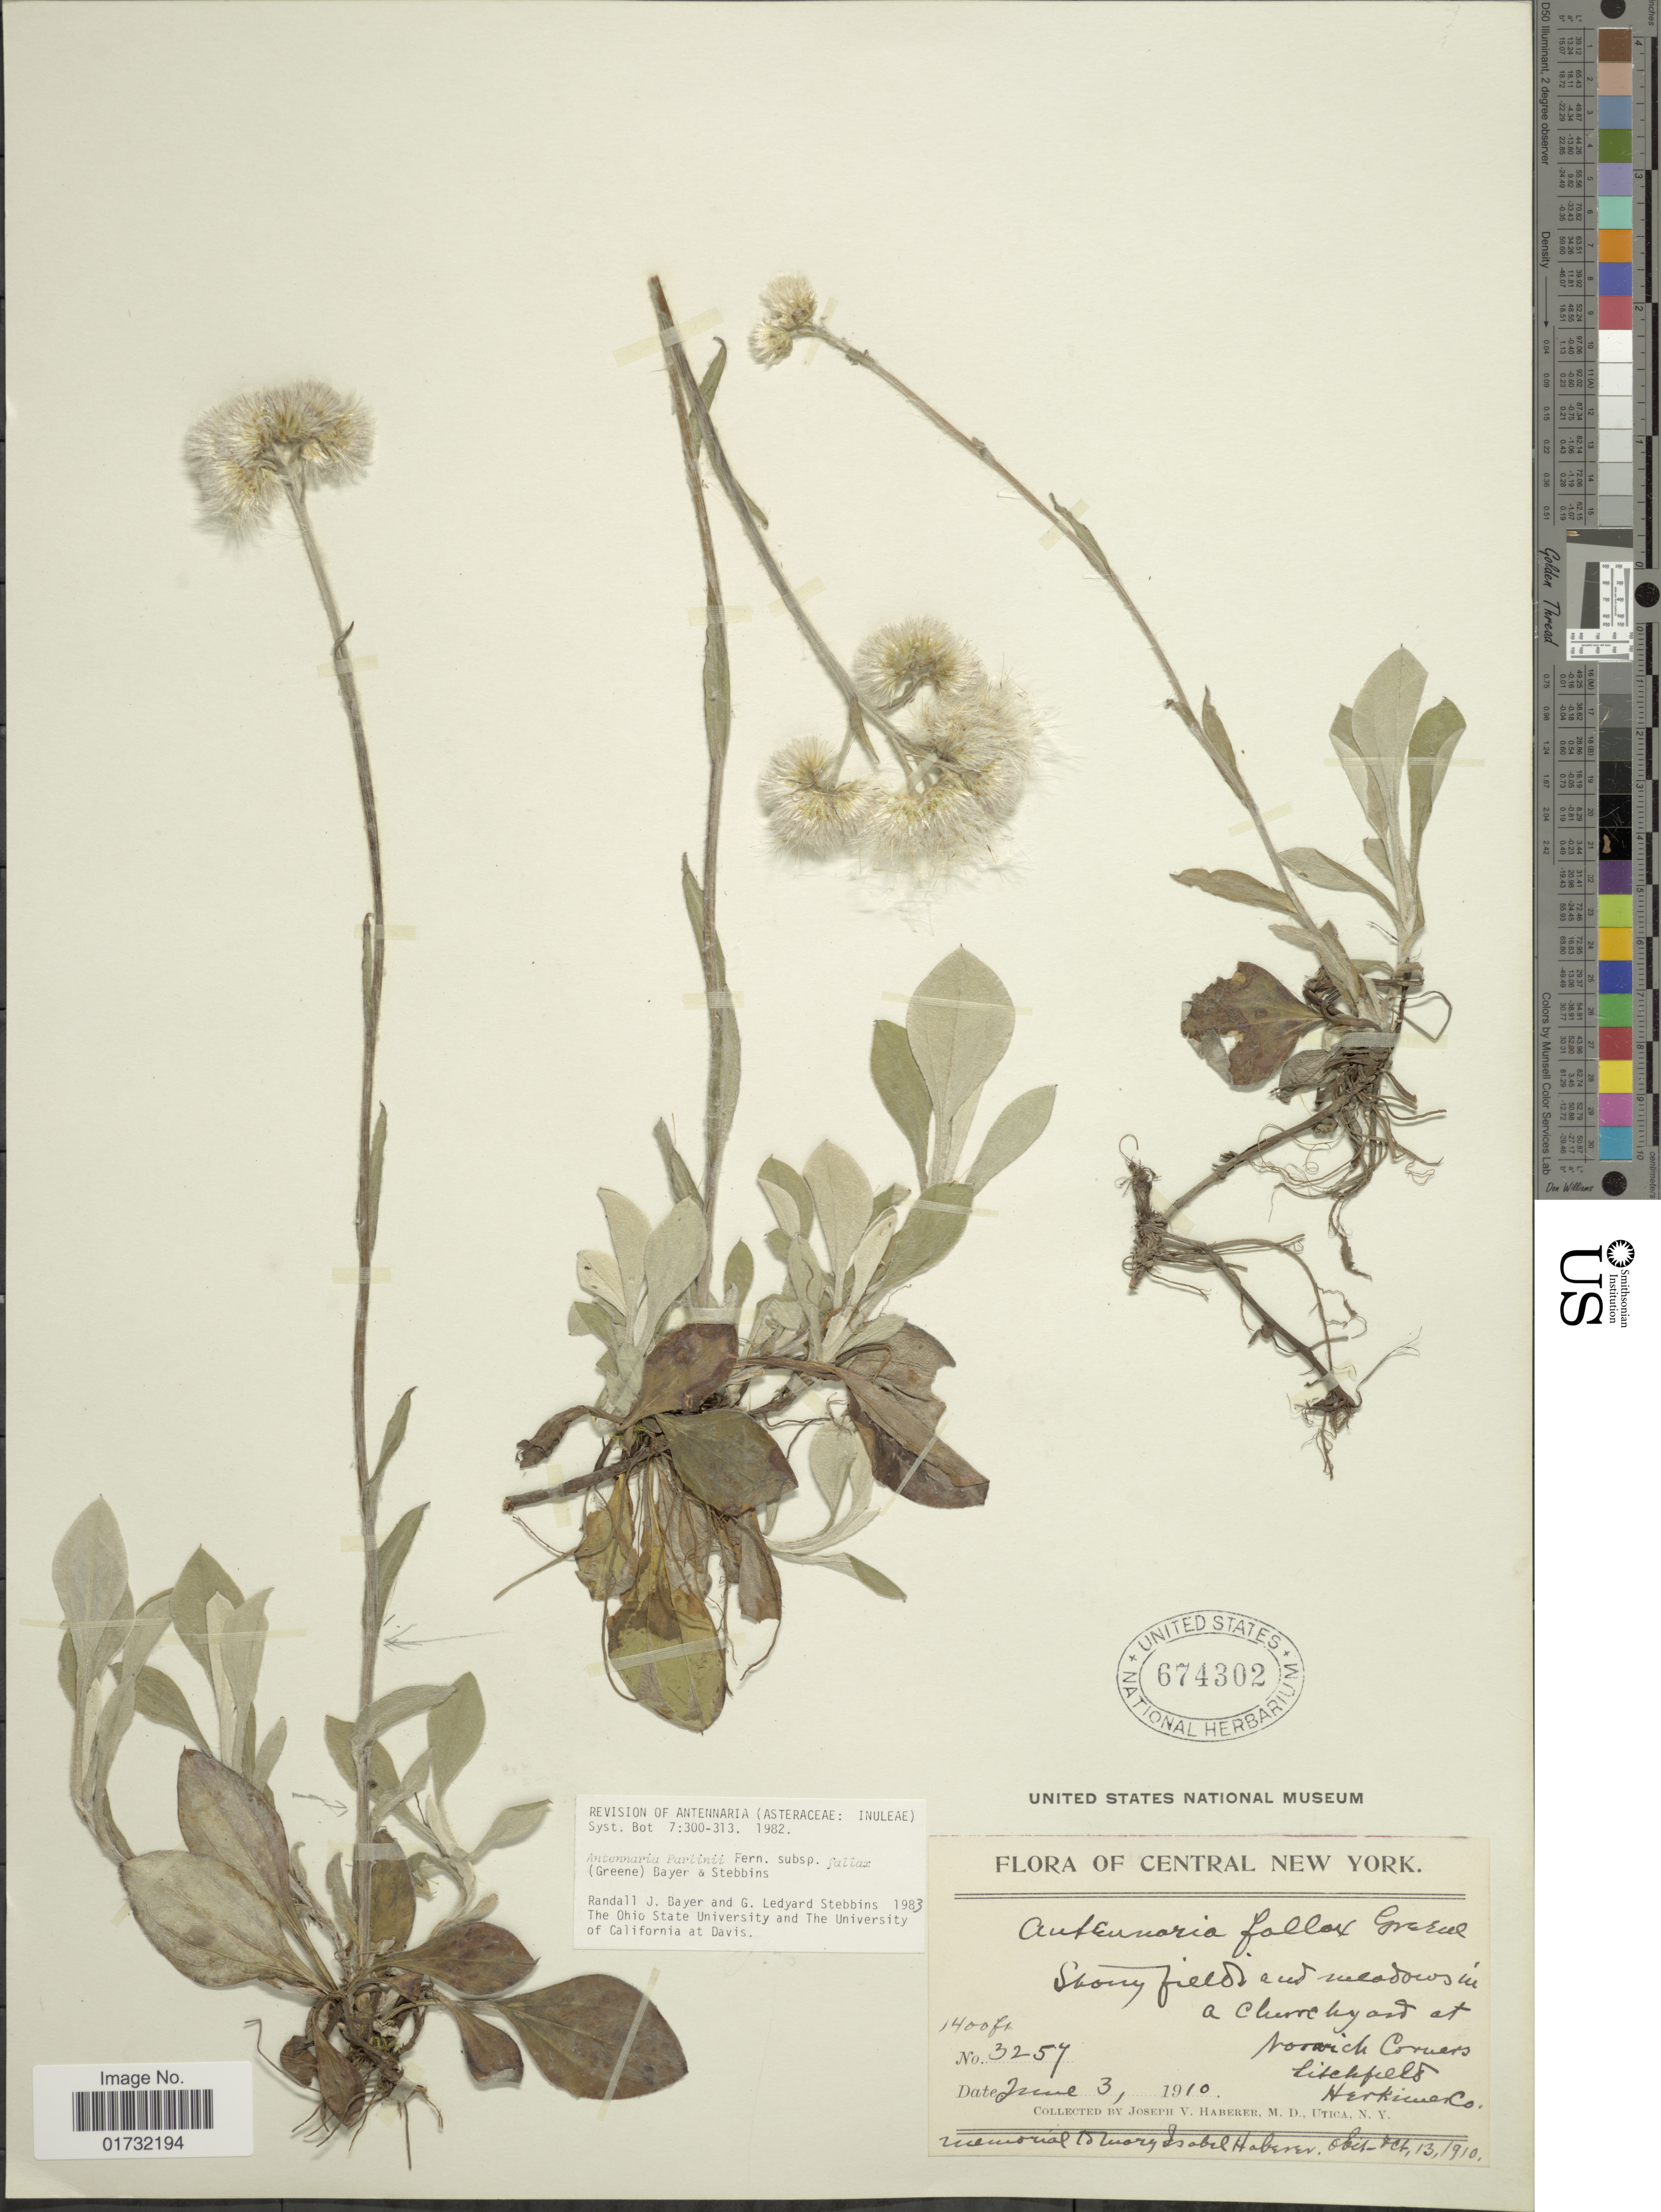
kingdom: Plantae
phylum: Tracheophyta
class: Magnoliopsida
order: Asterales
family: Asteraceae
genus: Antennaria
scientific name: Antennaria parlinii subsp. fallax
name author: (Greene) R.J. Bayer & Stebbins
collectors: J. V. Haberer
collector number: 3257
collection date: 1910-06-03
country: United States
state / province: New York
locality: Central New York. Norwich Corners. Sitchfield. Herkimer Co.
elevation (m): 427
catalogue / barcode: US 674302